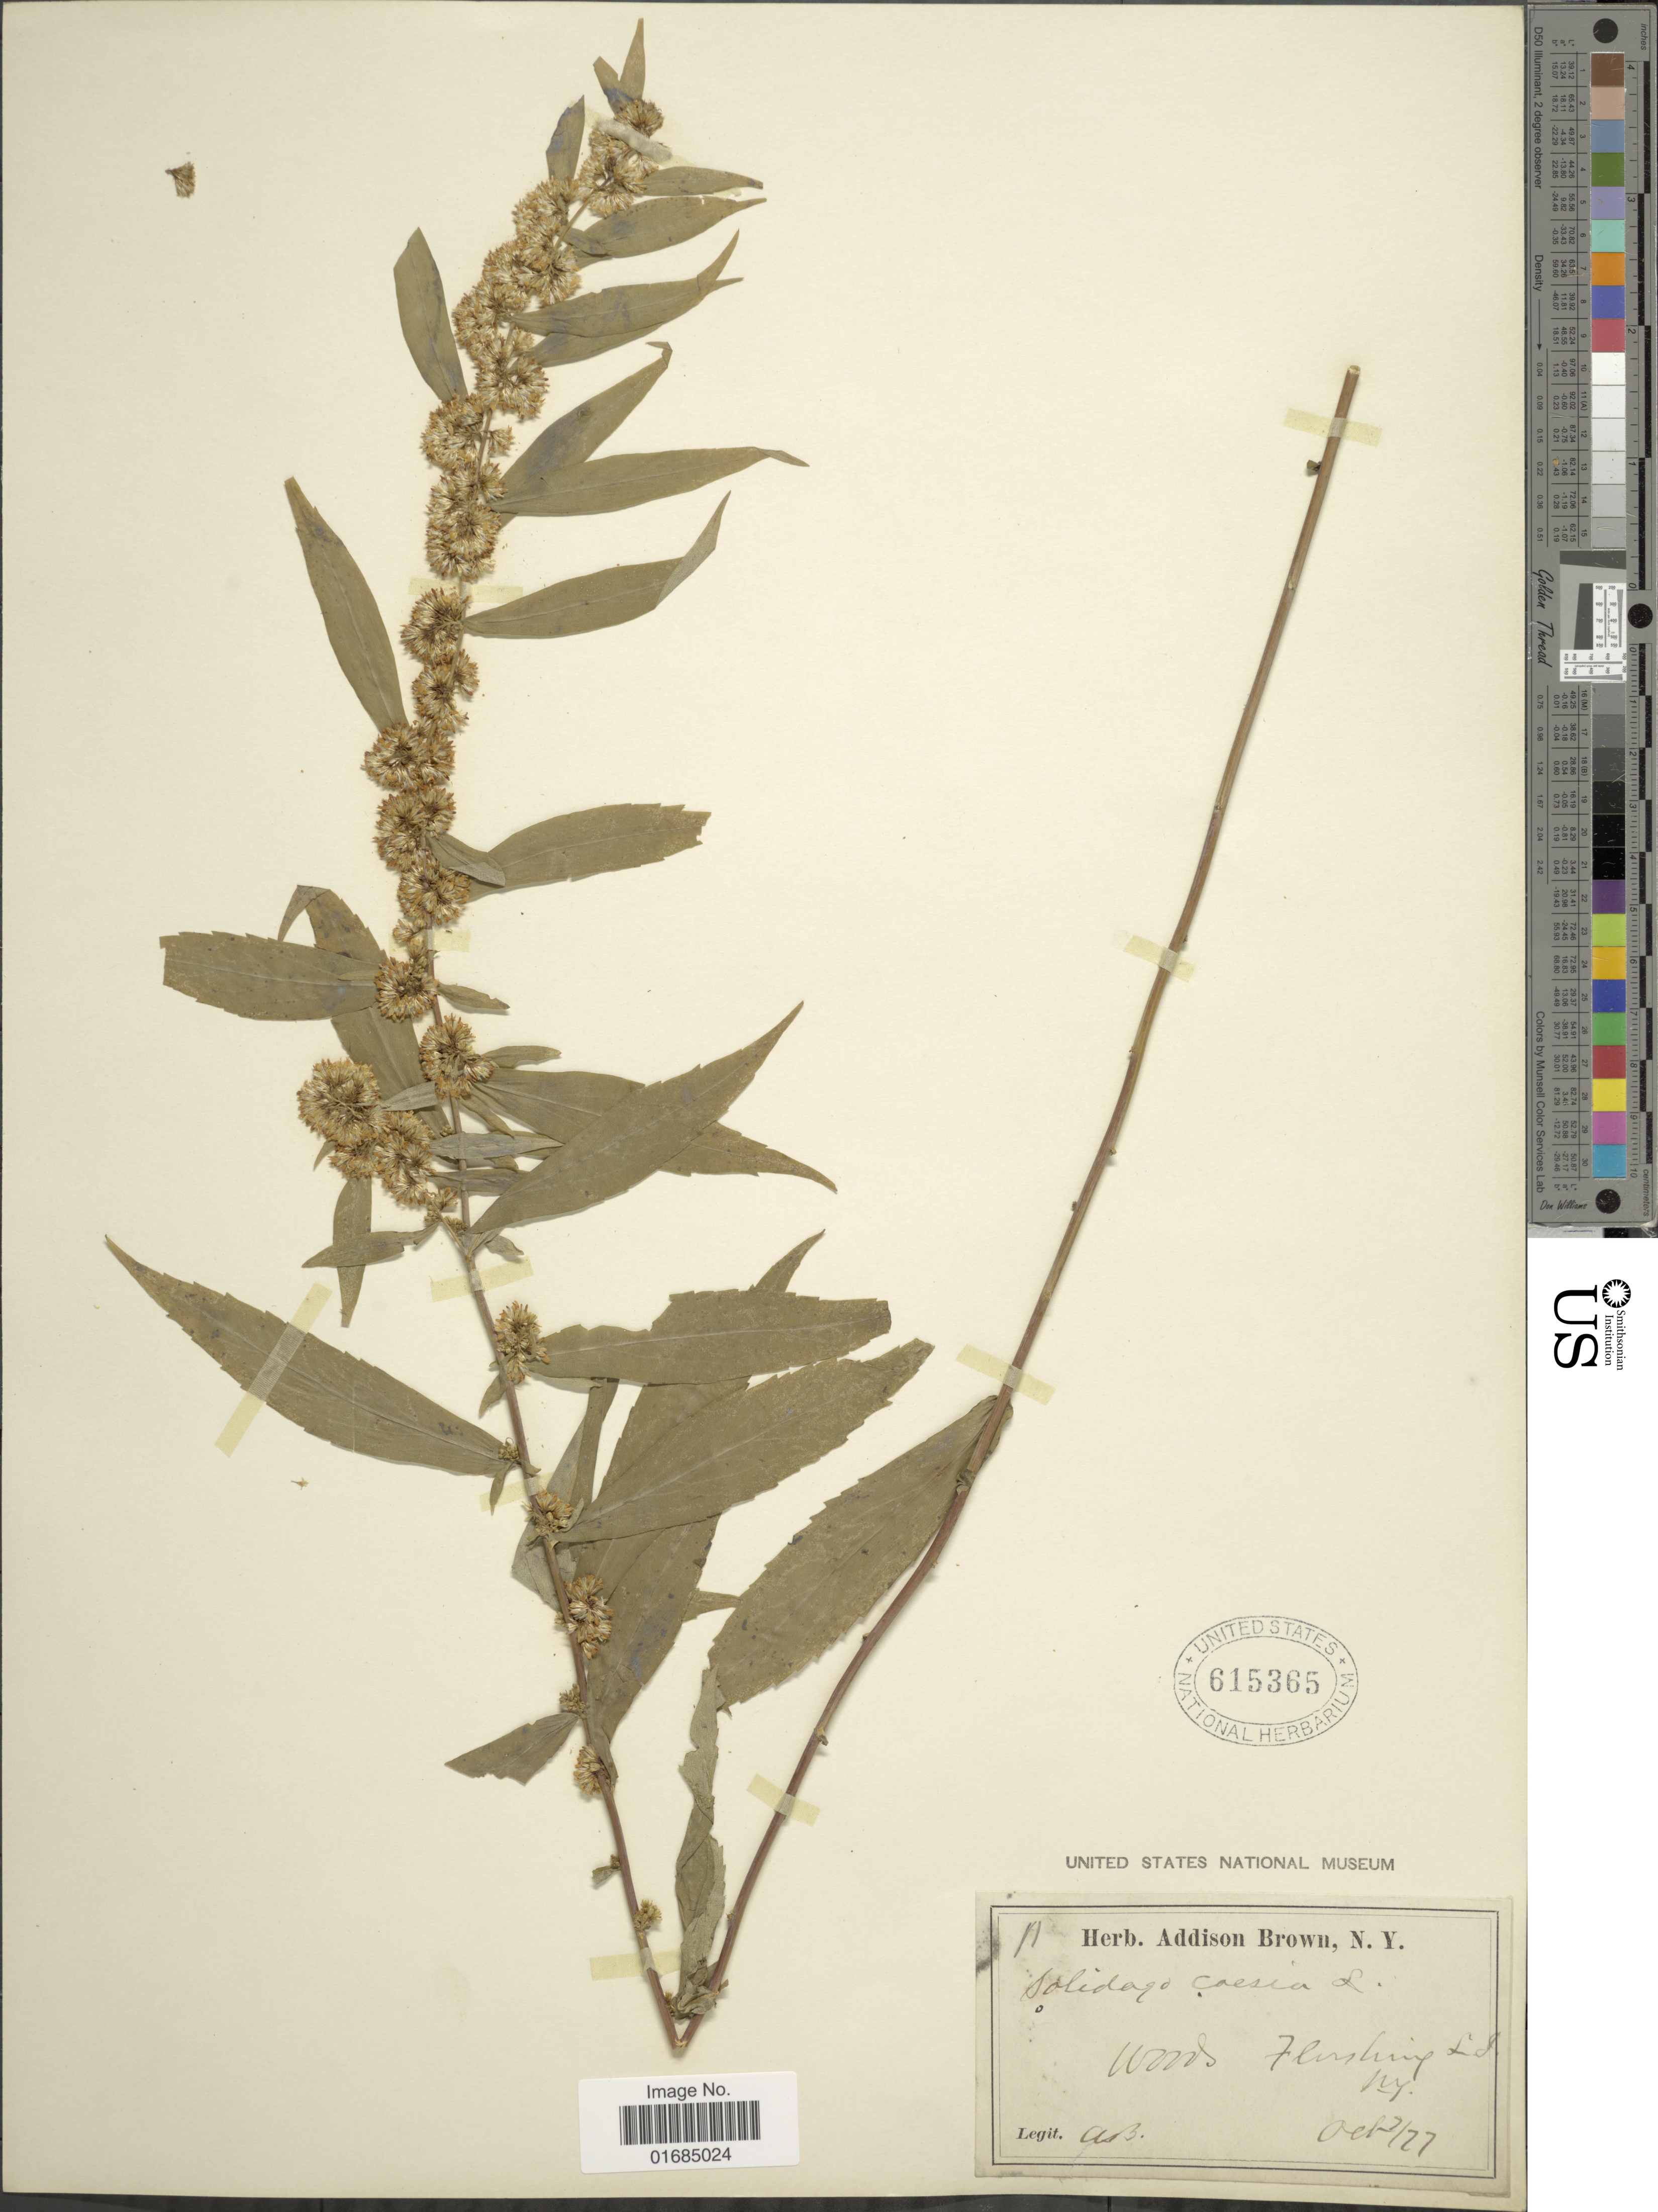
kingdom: Plantae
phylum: Tracheophyta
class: Magnoliopsida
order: Asterales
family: Asteraceae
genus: Solidago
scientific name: Solidago caesia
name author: L.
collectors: A. Brown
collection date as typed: Transcribed d/m/y: /10/77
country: United States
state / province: New York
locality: Woods Flashing, Ld.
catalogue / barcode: US 615365